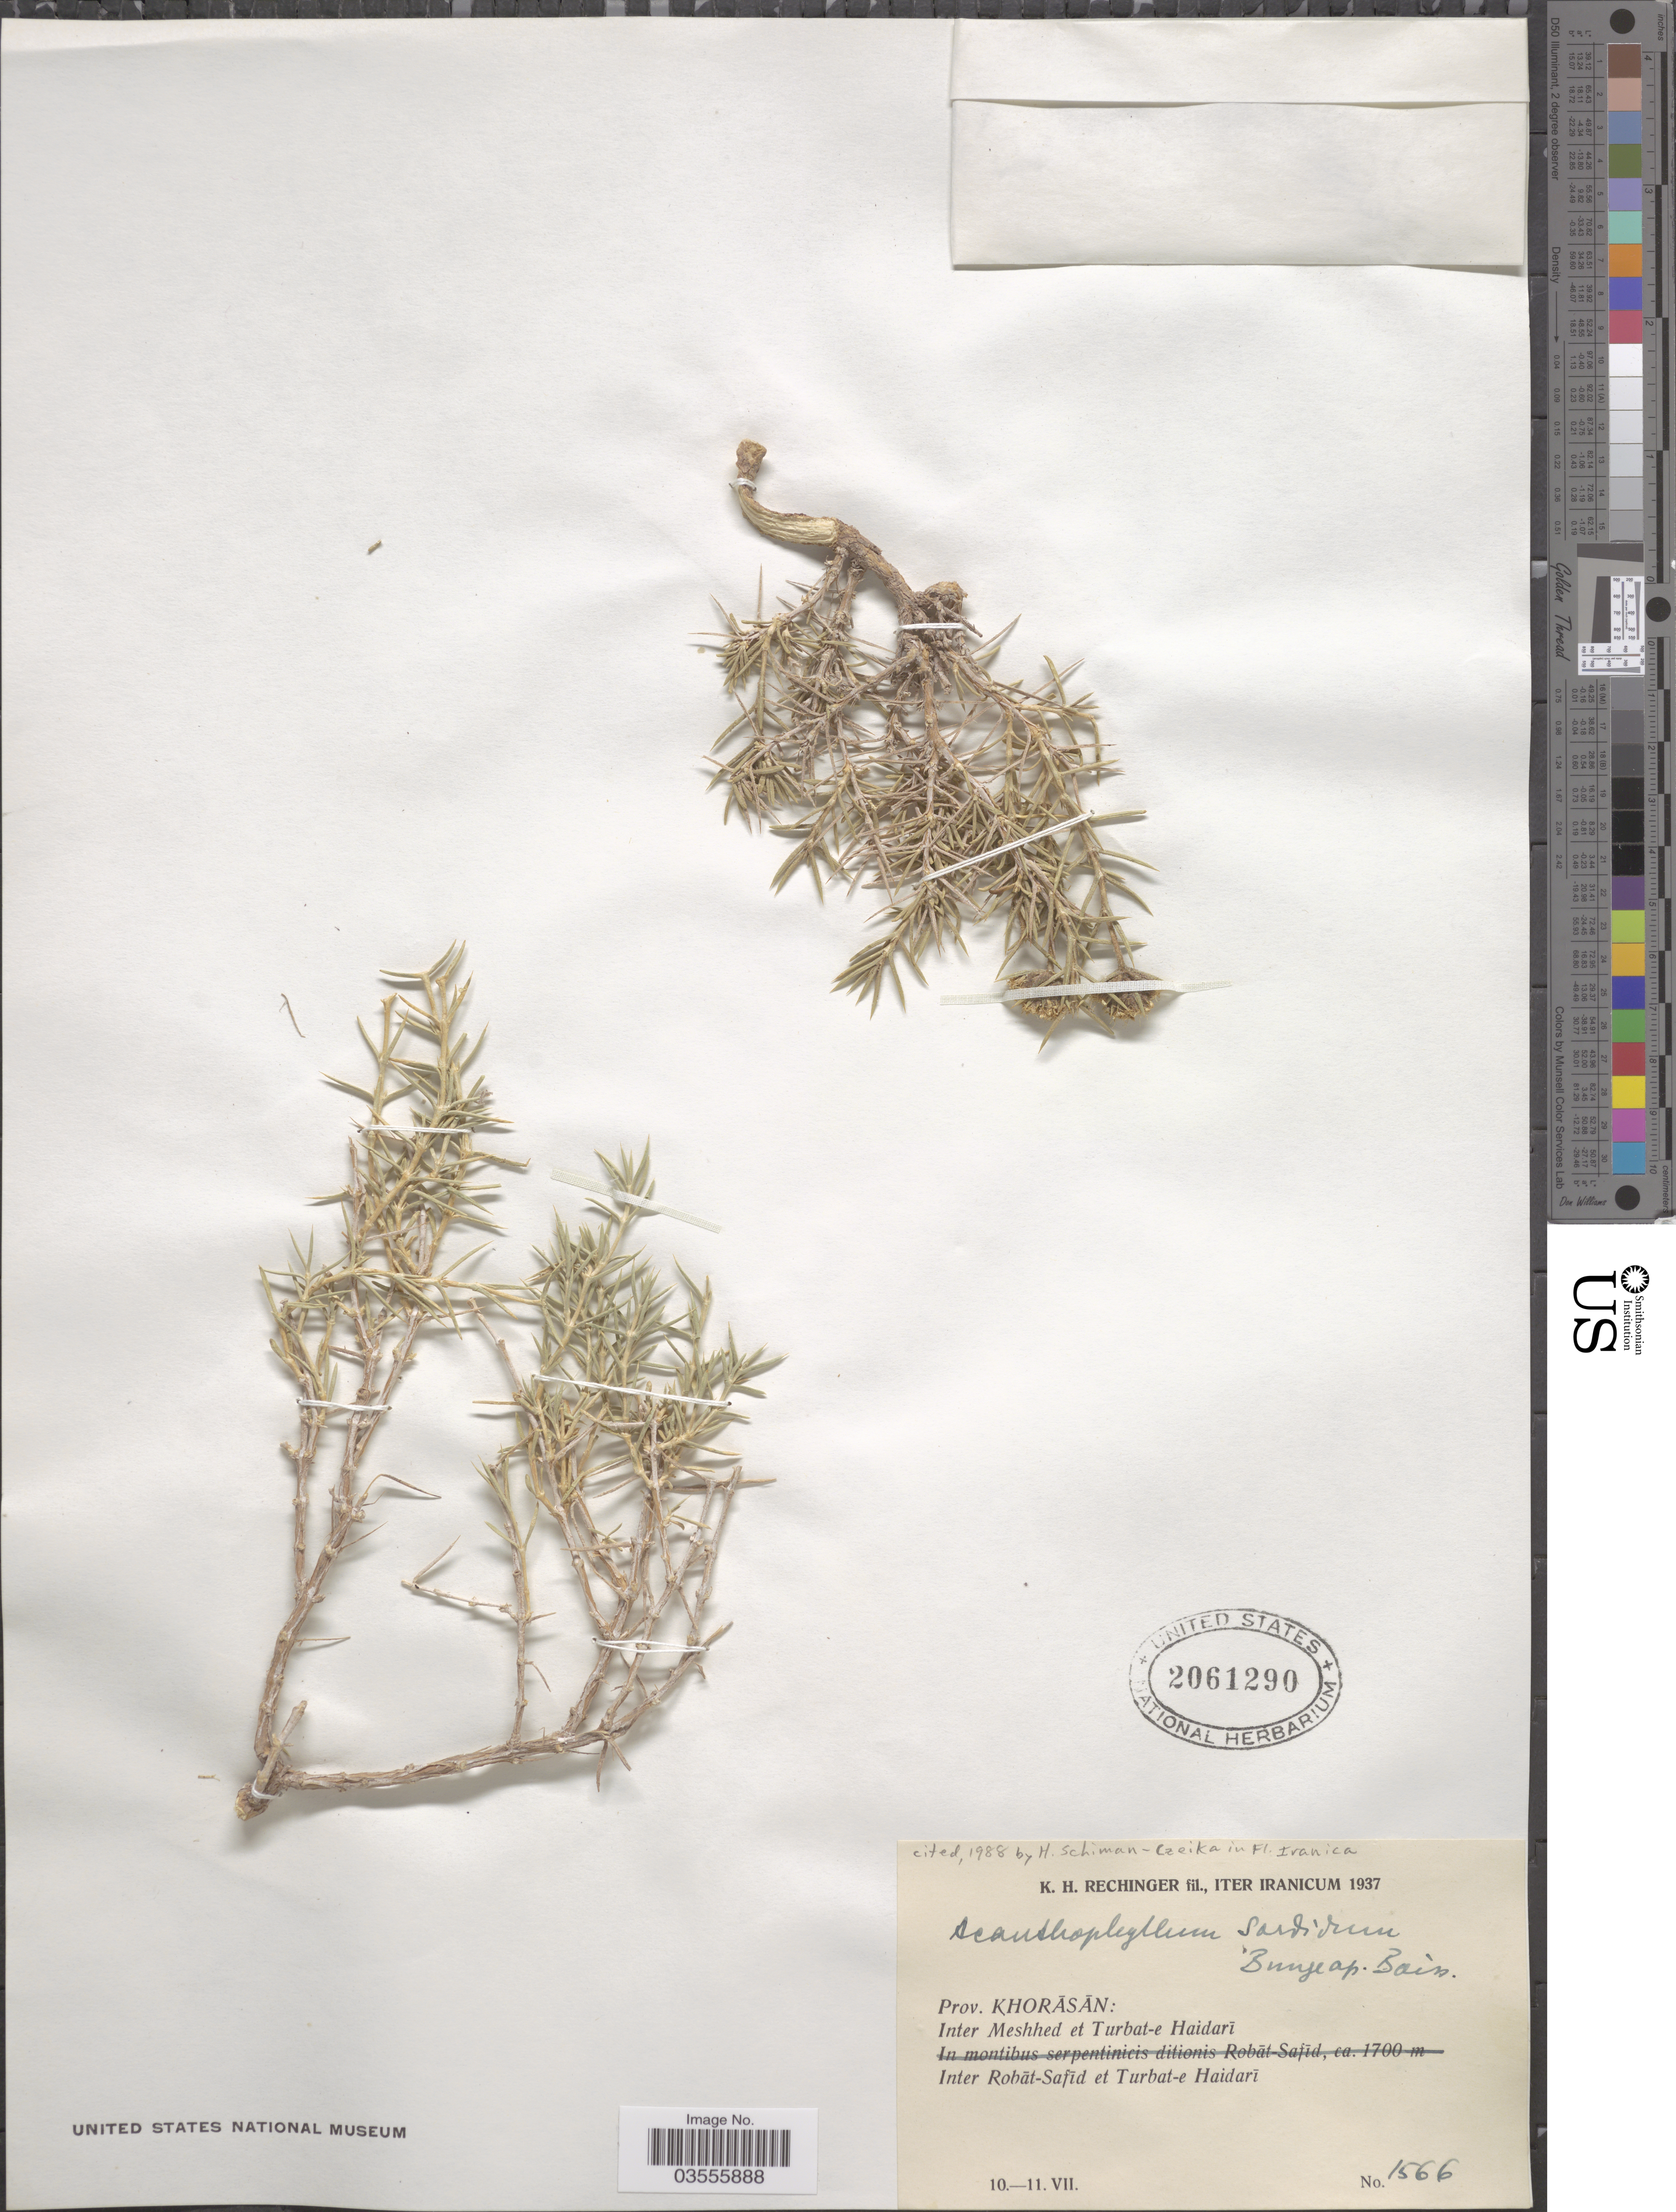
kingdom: Plantae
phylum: Tracheophyta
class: Magnoliopsida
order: Caryophyllales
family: Caryophyllaceae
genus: Acanthophyllum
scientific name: Acanthophyllum sordidum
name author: Bunge ex Boiss.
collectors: K. H. Rechinger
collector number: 1566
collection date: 1937-07-10/1937-07-11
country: Iran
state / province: Khorasan [obsolete]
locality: Iter Iranicum. Inter Meshhed et Turbat-e Haidarī. Inter Robāt-Safīd et Turbat-e Haidarī.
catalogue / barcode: US 2061290